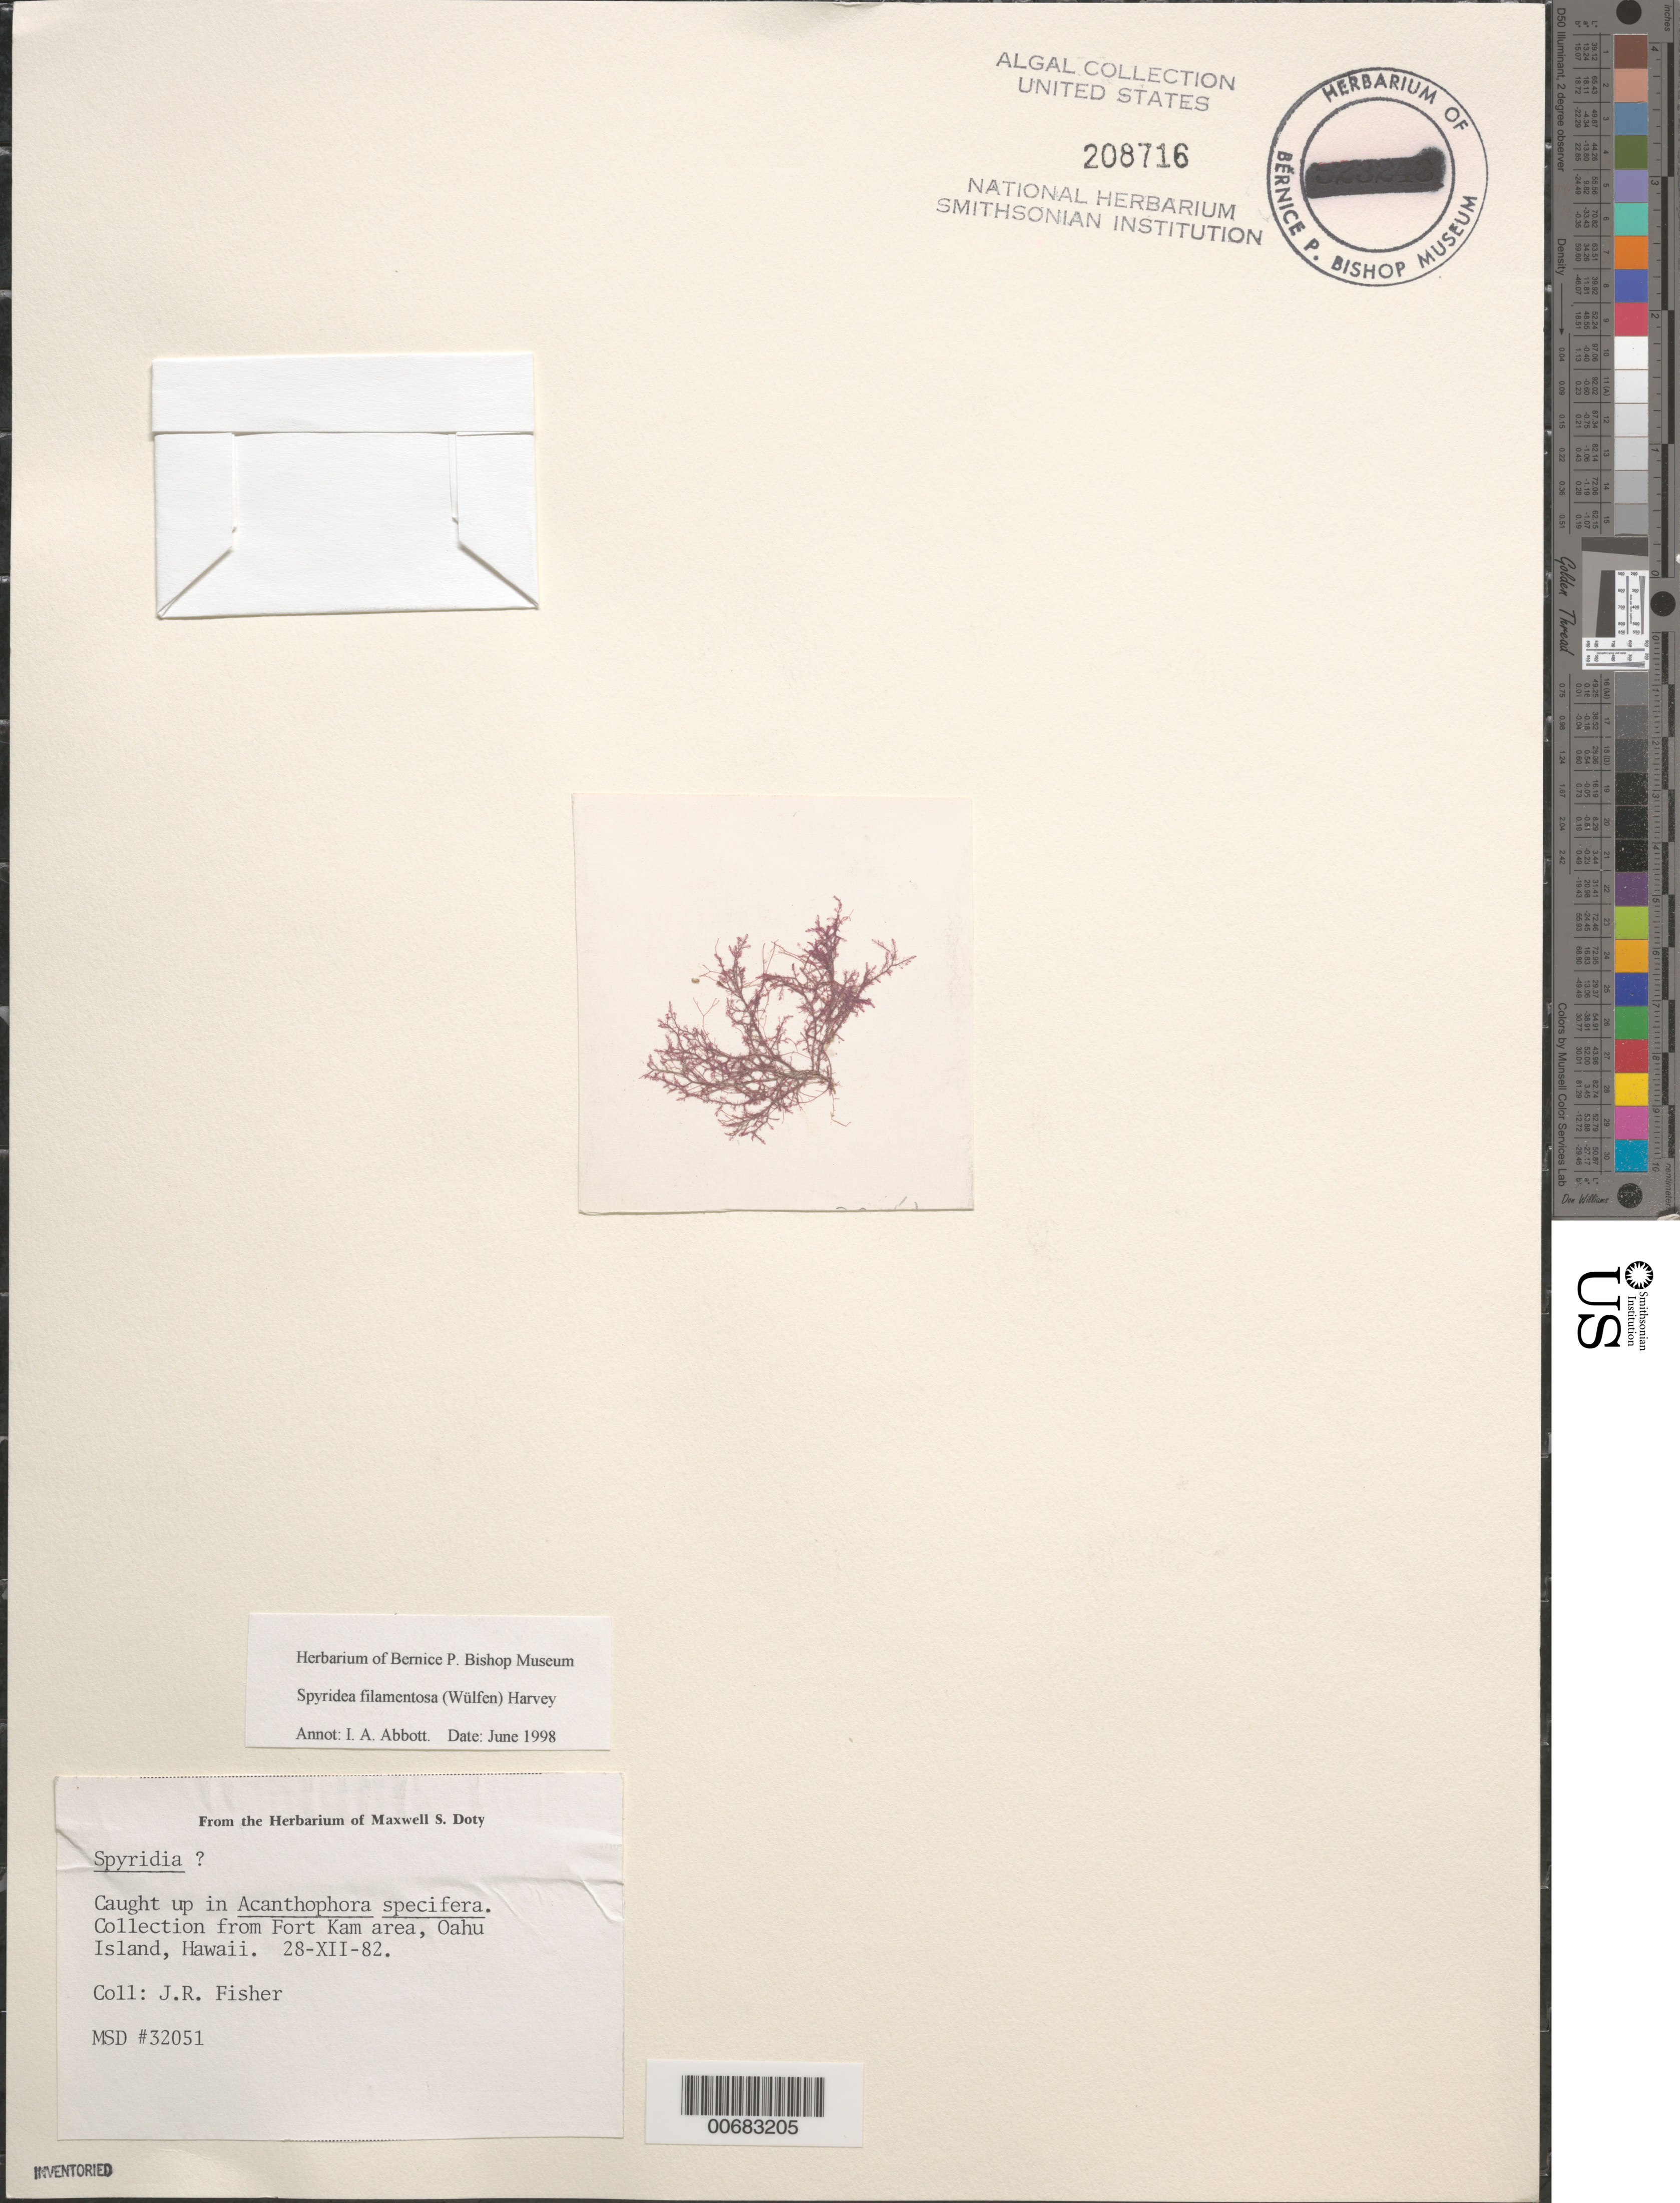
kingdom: Chromista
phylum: Ochrophyta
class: Phaeophyceae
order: Ectocarpales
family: Acinetosporaceae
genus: Hincksia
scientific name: Hincksia mitchelliae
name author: (Harv.) P.C. Silva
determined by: Abbott, Isabella A.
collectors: J. Fisher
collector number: MSD 32051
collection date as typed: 28 Dec 1982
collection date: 1982-12-28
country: United States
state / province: Hawaii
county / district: Honolulu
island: Oahu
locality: Fort Kam area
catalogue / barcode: US 208716